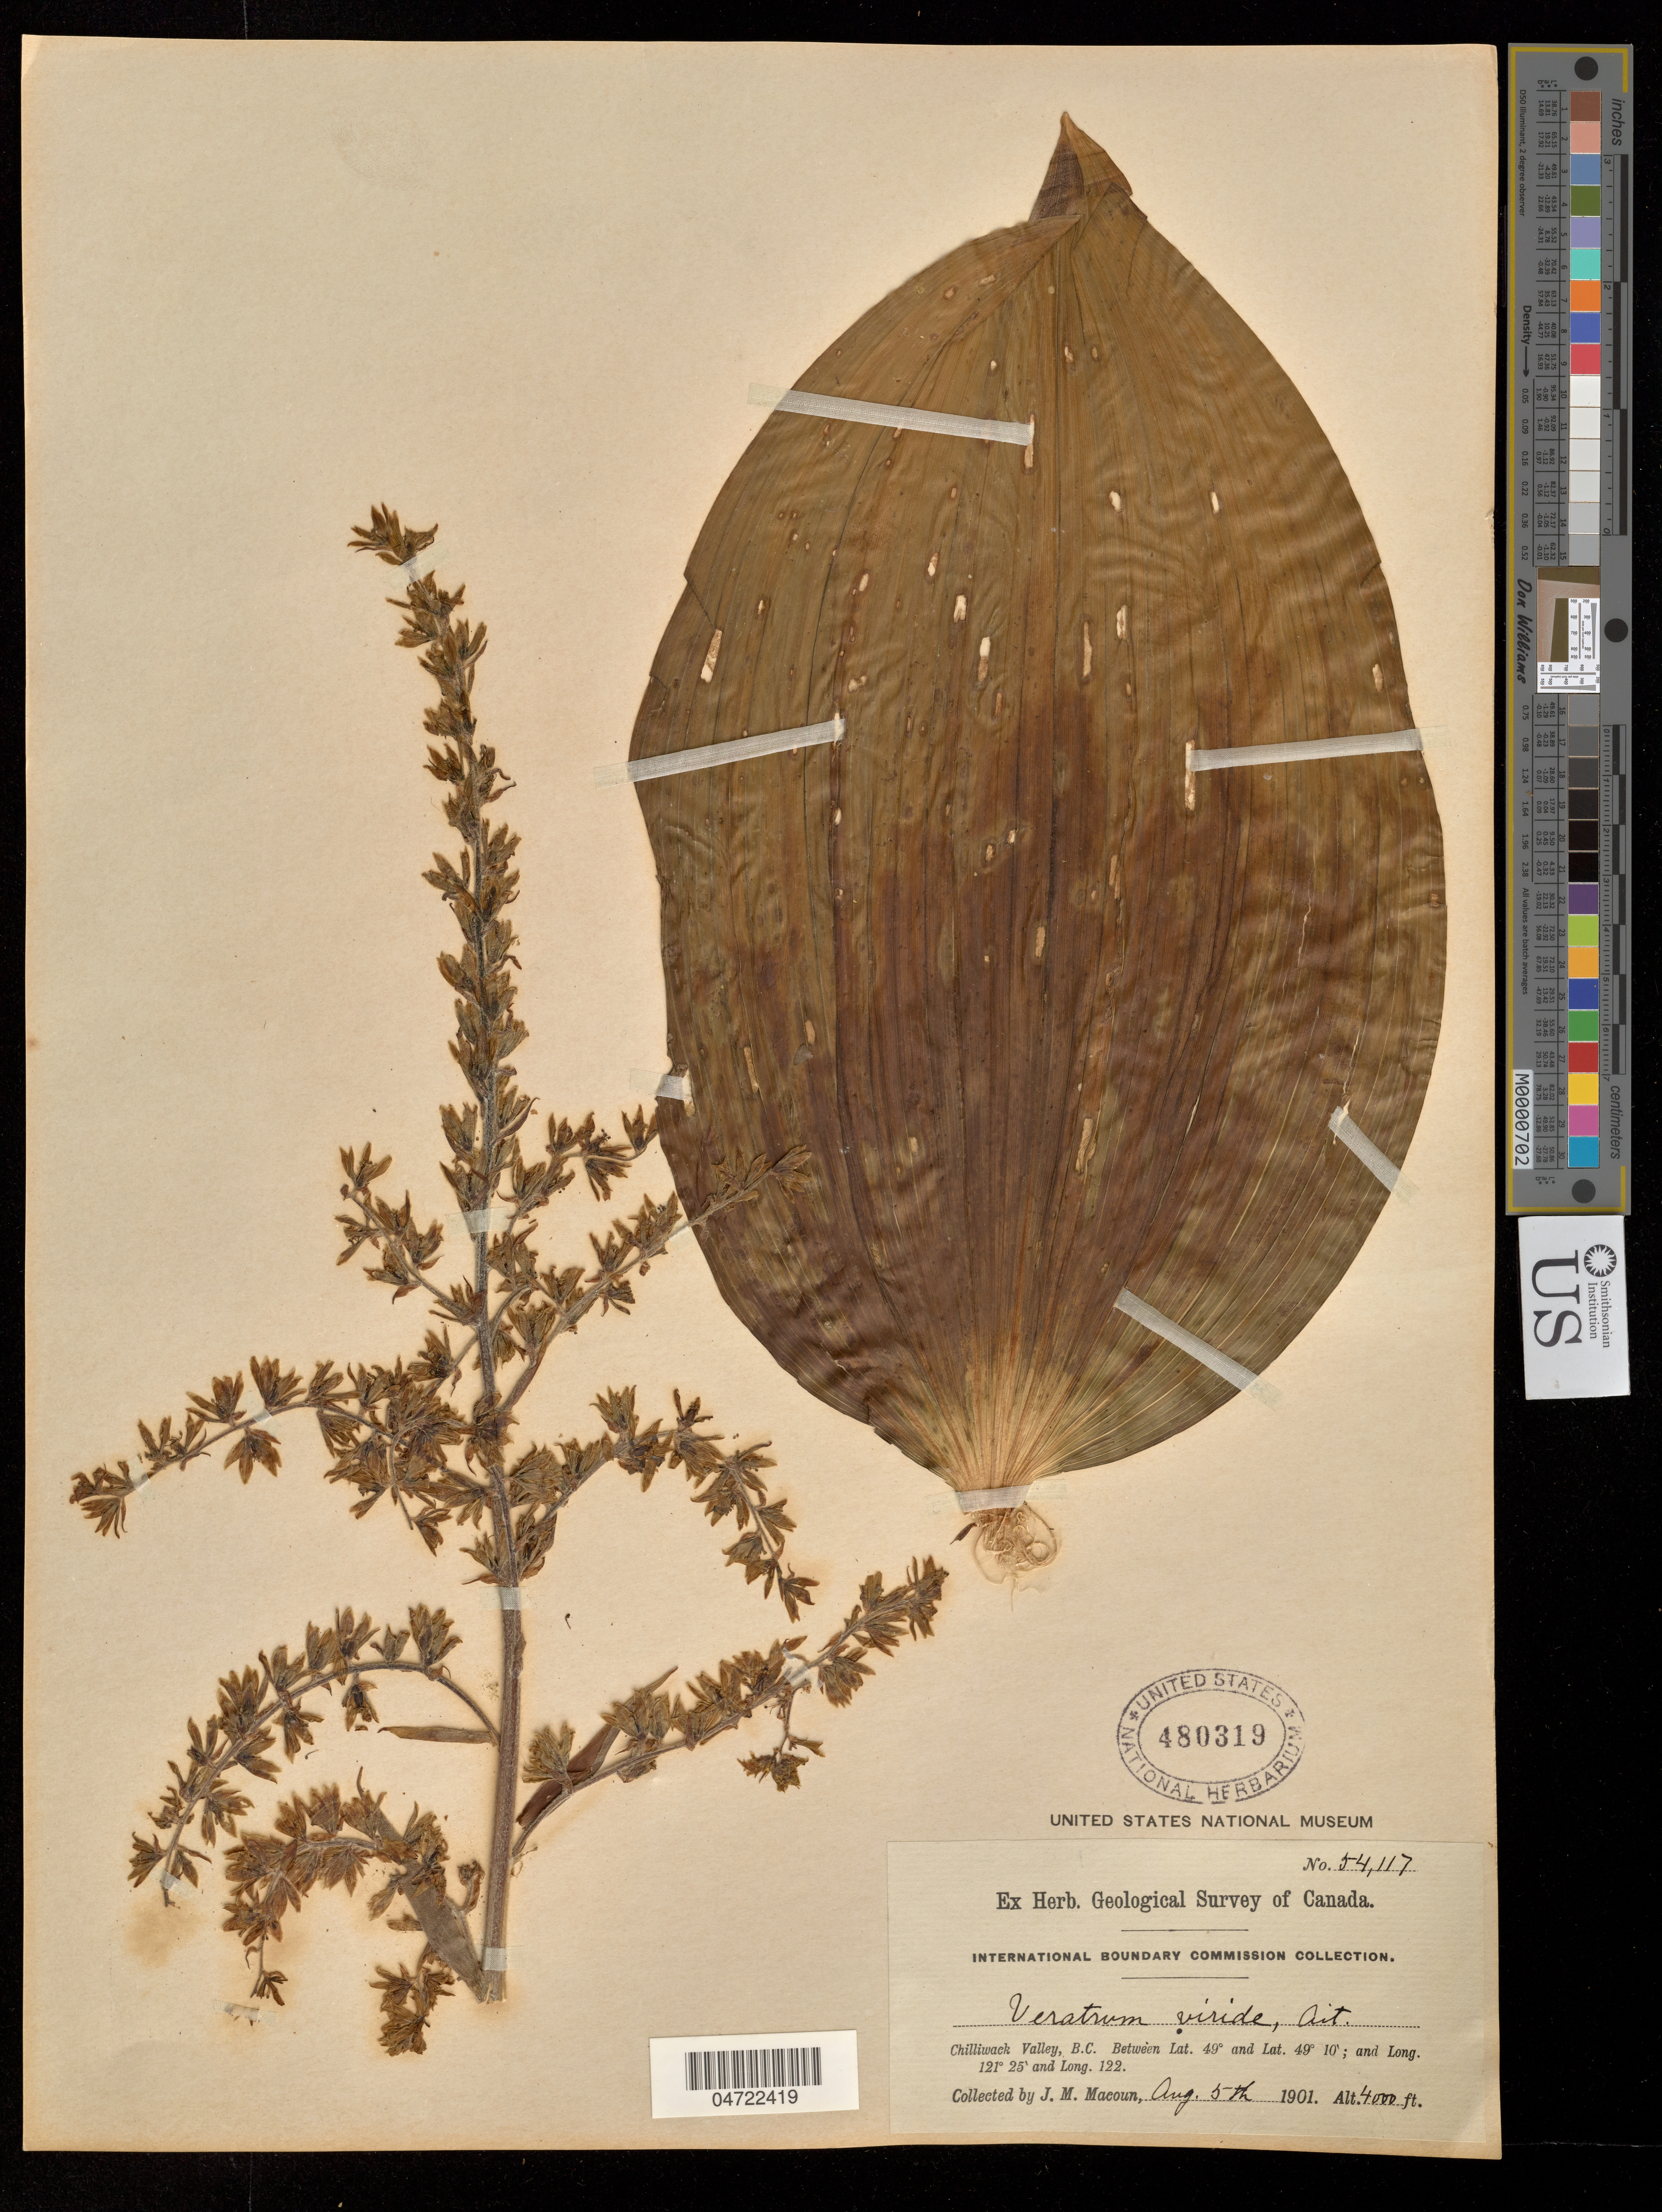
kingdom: Plantae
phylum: Tracheophyta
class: Liliopsida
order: Liliales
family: Melanthiaceae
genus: Veratrum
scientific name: Veratrum viride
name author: Aiton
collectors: J. M. Macoun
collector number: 54117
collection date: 1901-08-05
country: Canada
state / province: British Columbia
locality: Chilliwack Valley.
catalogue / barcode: US 480319